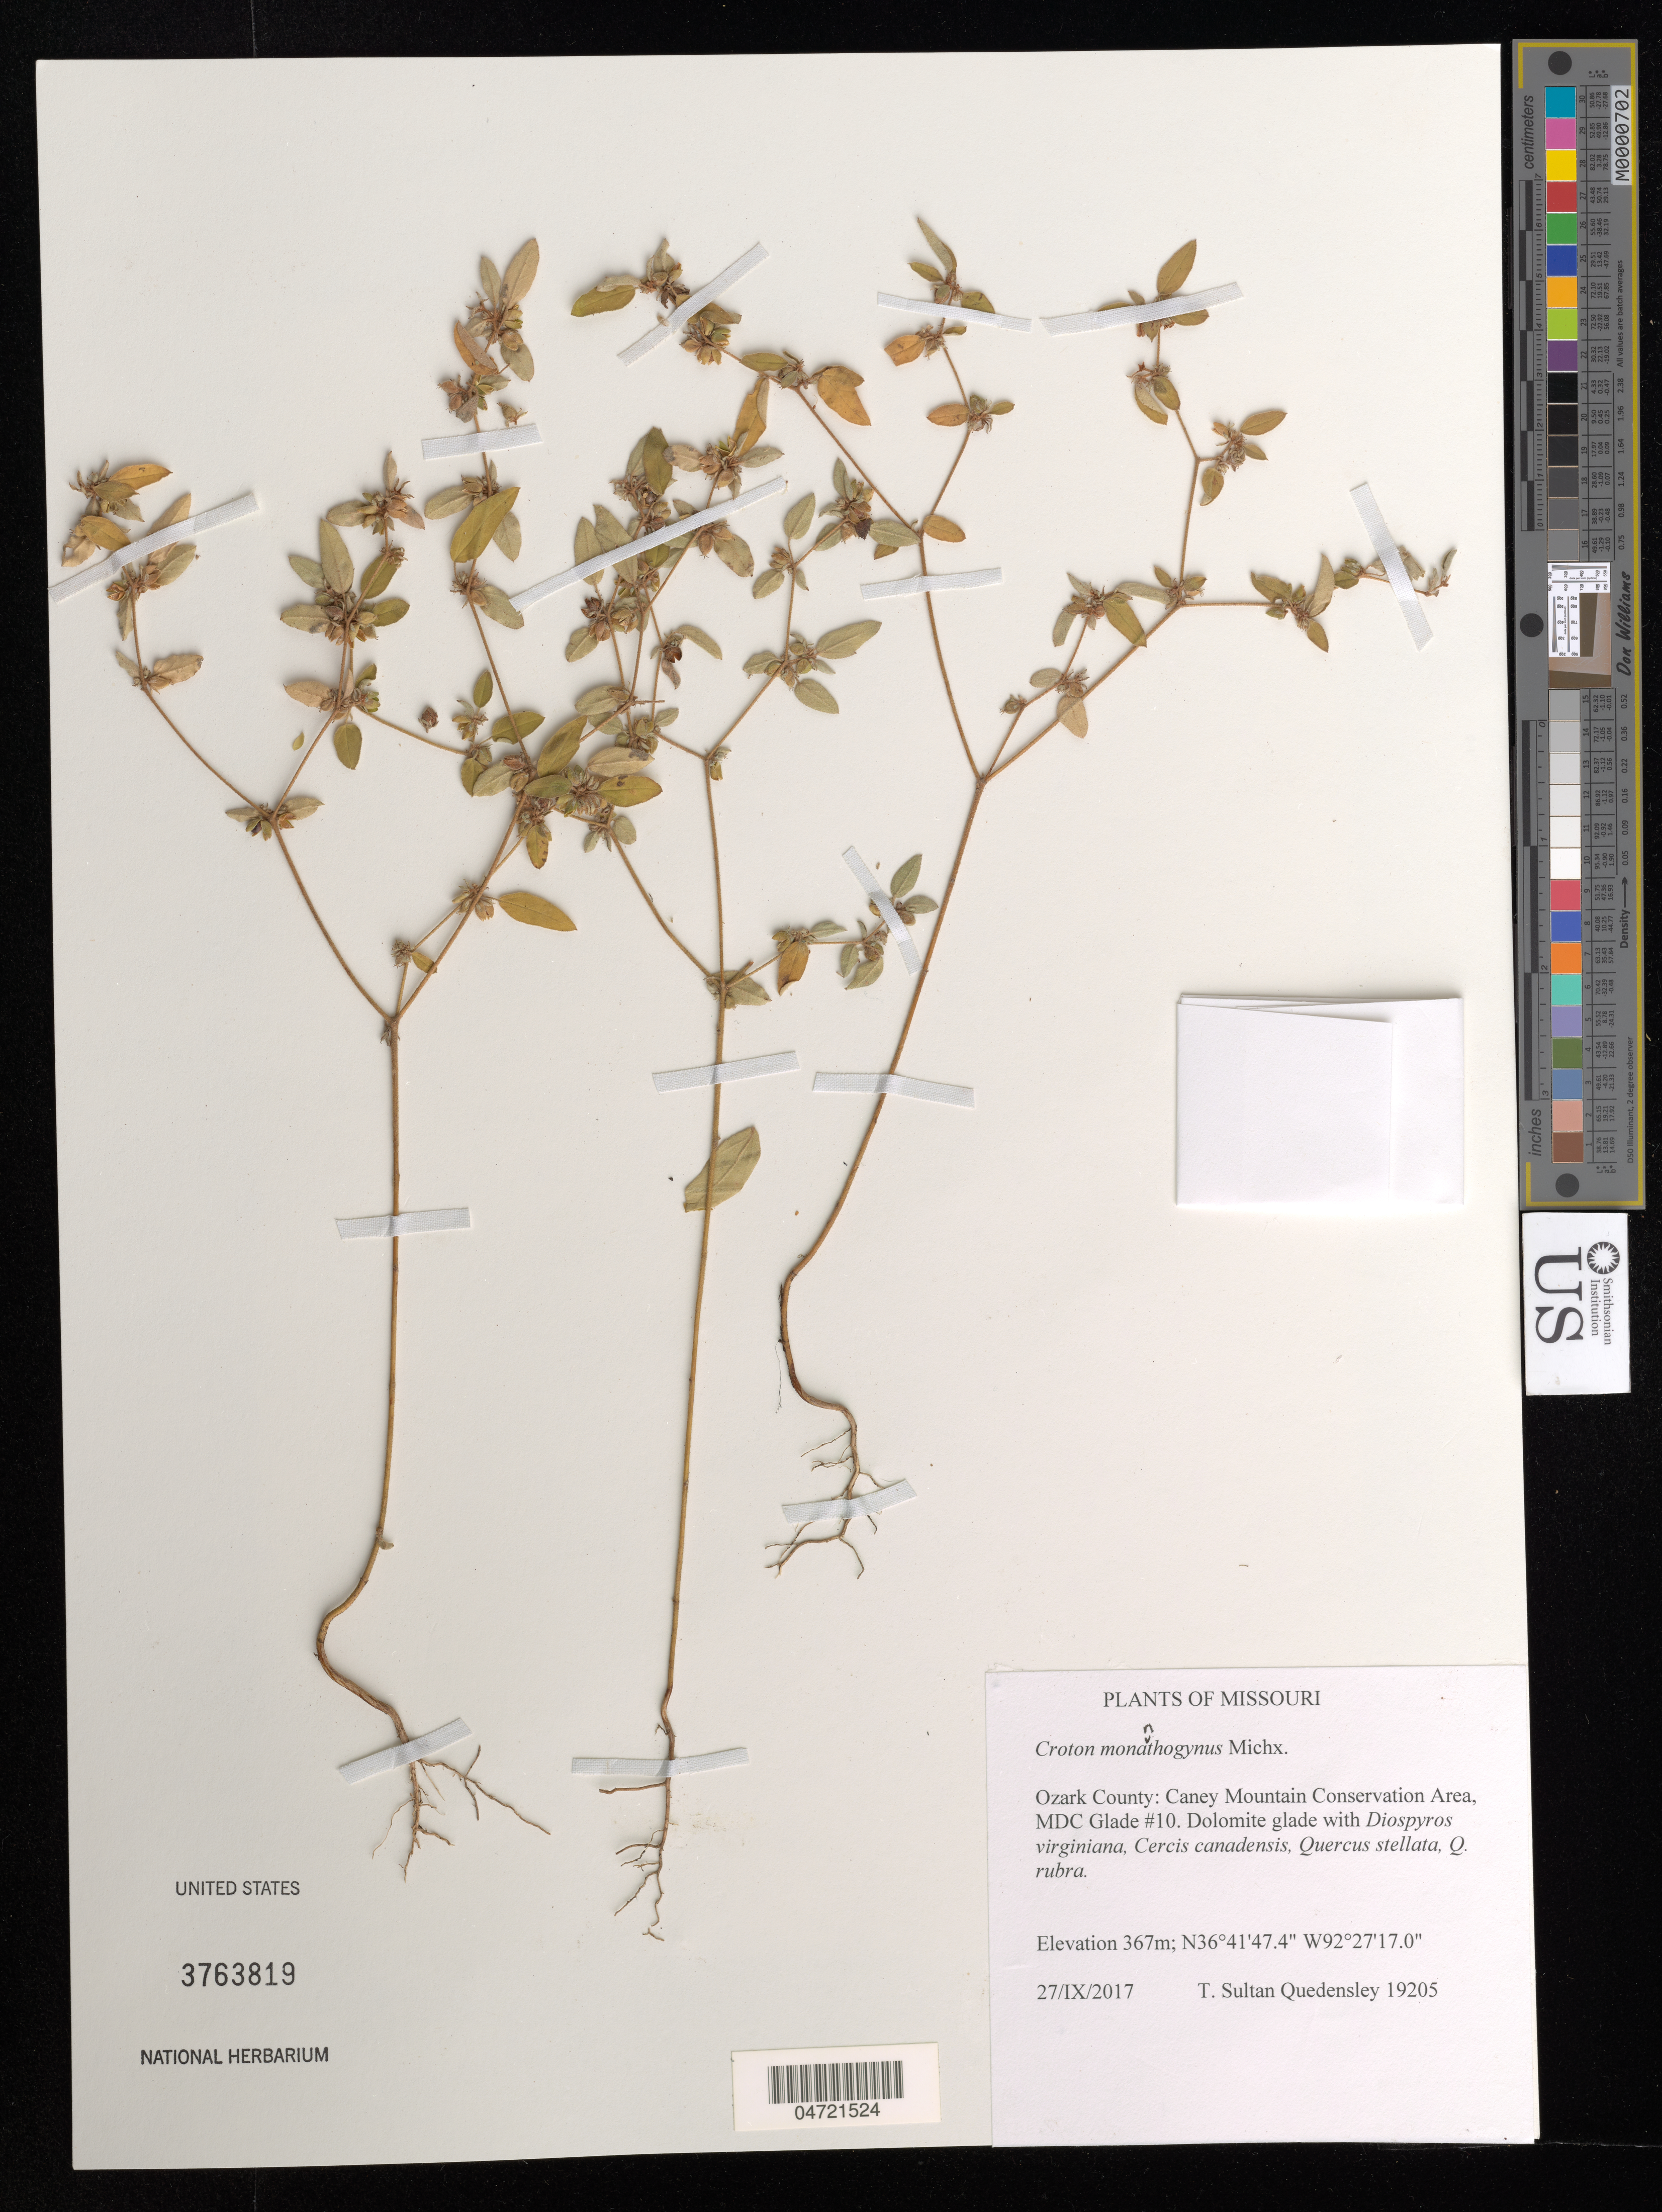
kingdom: Plantae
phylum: Tracheophyta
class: Magnoliopsida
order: Malpighiales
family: Euphorbiaceae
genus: Croton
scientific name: Croton monanthogynus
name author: Michx.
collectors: T. S. Quedensley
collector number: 19205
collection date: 2017-09-27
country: United States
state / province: Missouri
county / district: Ozark County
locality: Caney Mountain Conservation Area, MDC Clade #10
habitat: Dolomite glade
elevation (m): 367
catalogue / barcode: US 3763819